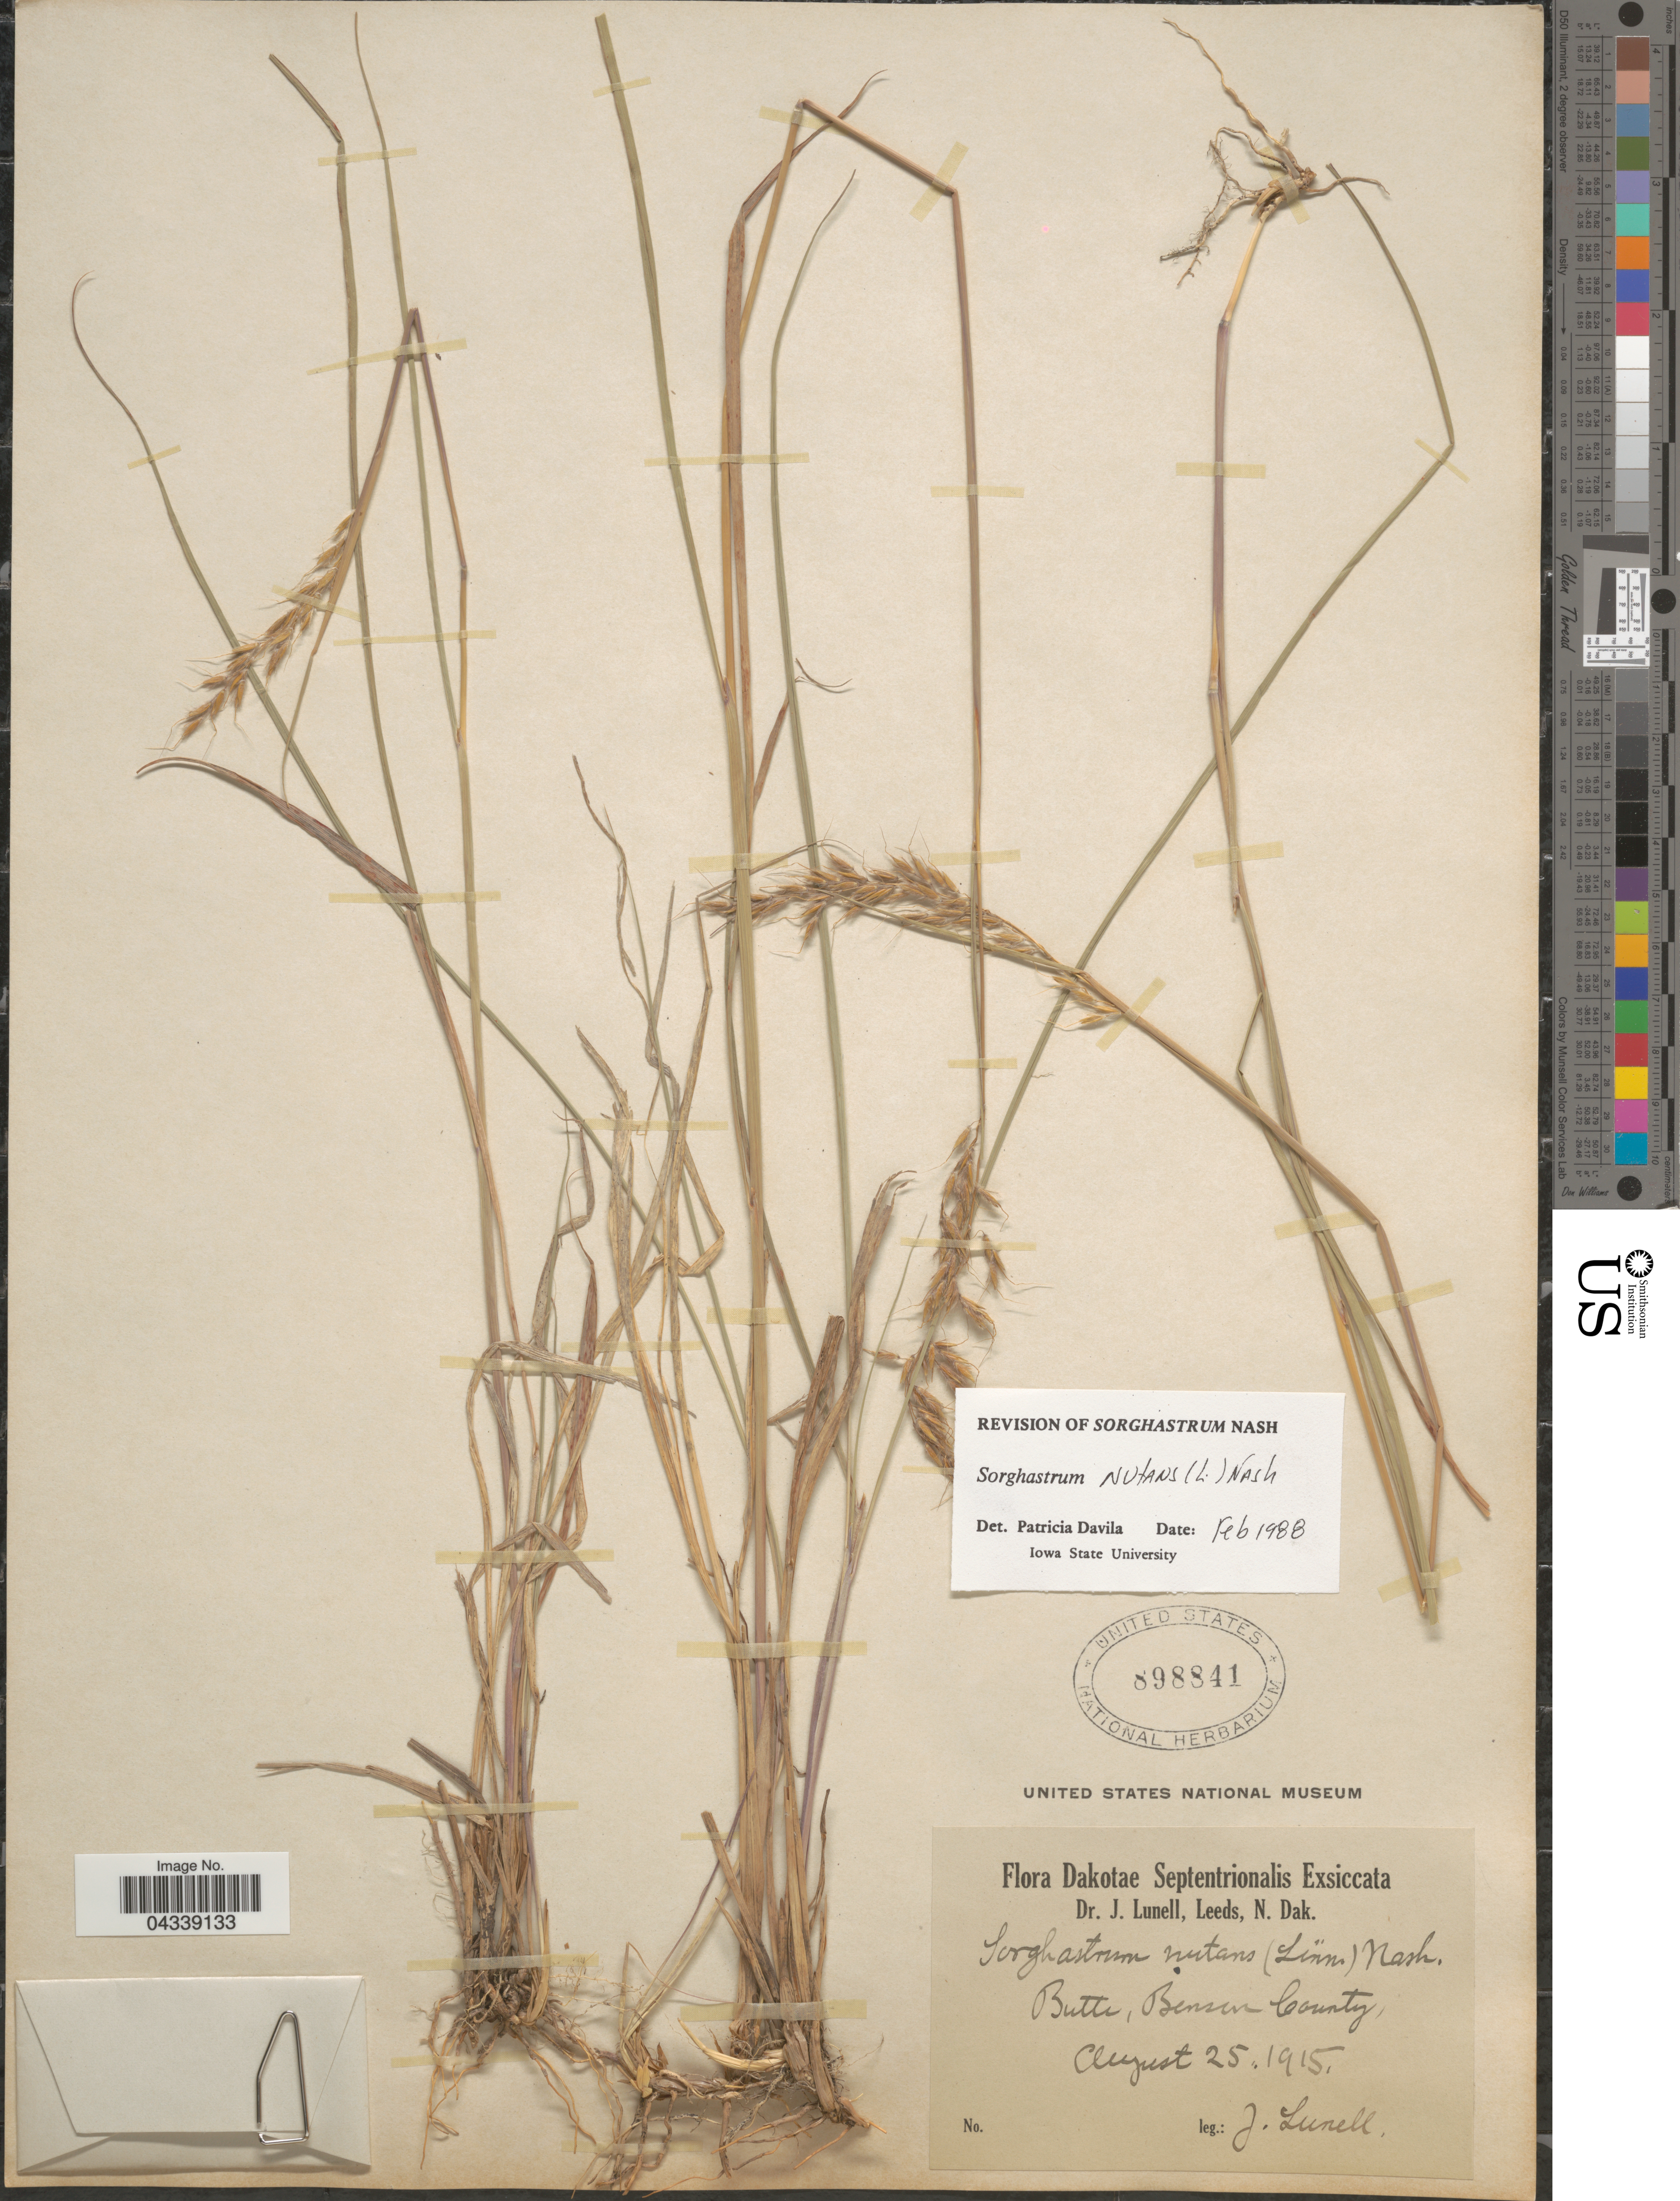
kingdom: Plantae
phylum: Tracheophyta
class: Liliopsida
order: Poales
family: Poaceae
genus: Sorghastrum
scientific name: Sorghastrum nutans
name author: (L.) Nash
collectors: J. Lunell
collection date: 1915-08-25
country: United States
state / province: North Dakota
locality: Dakotae Septentrionalis. Butte, Benson County.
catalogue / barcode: US 898841